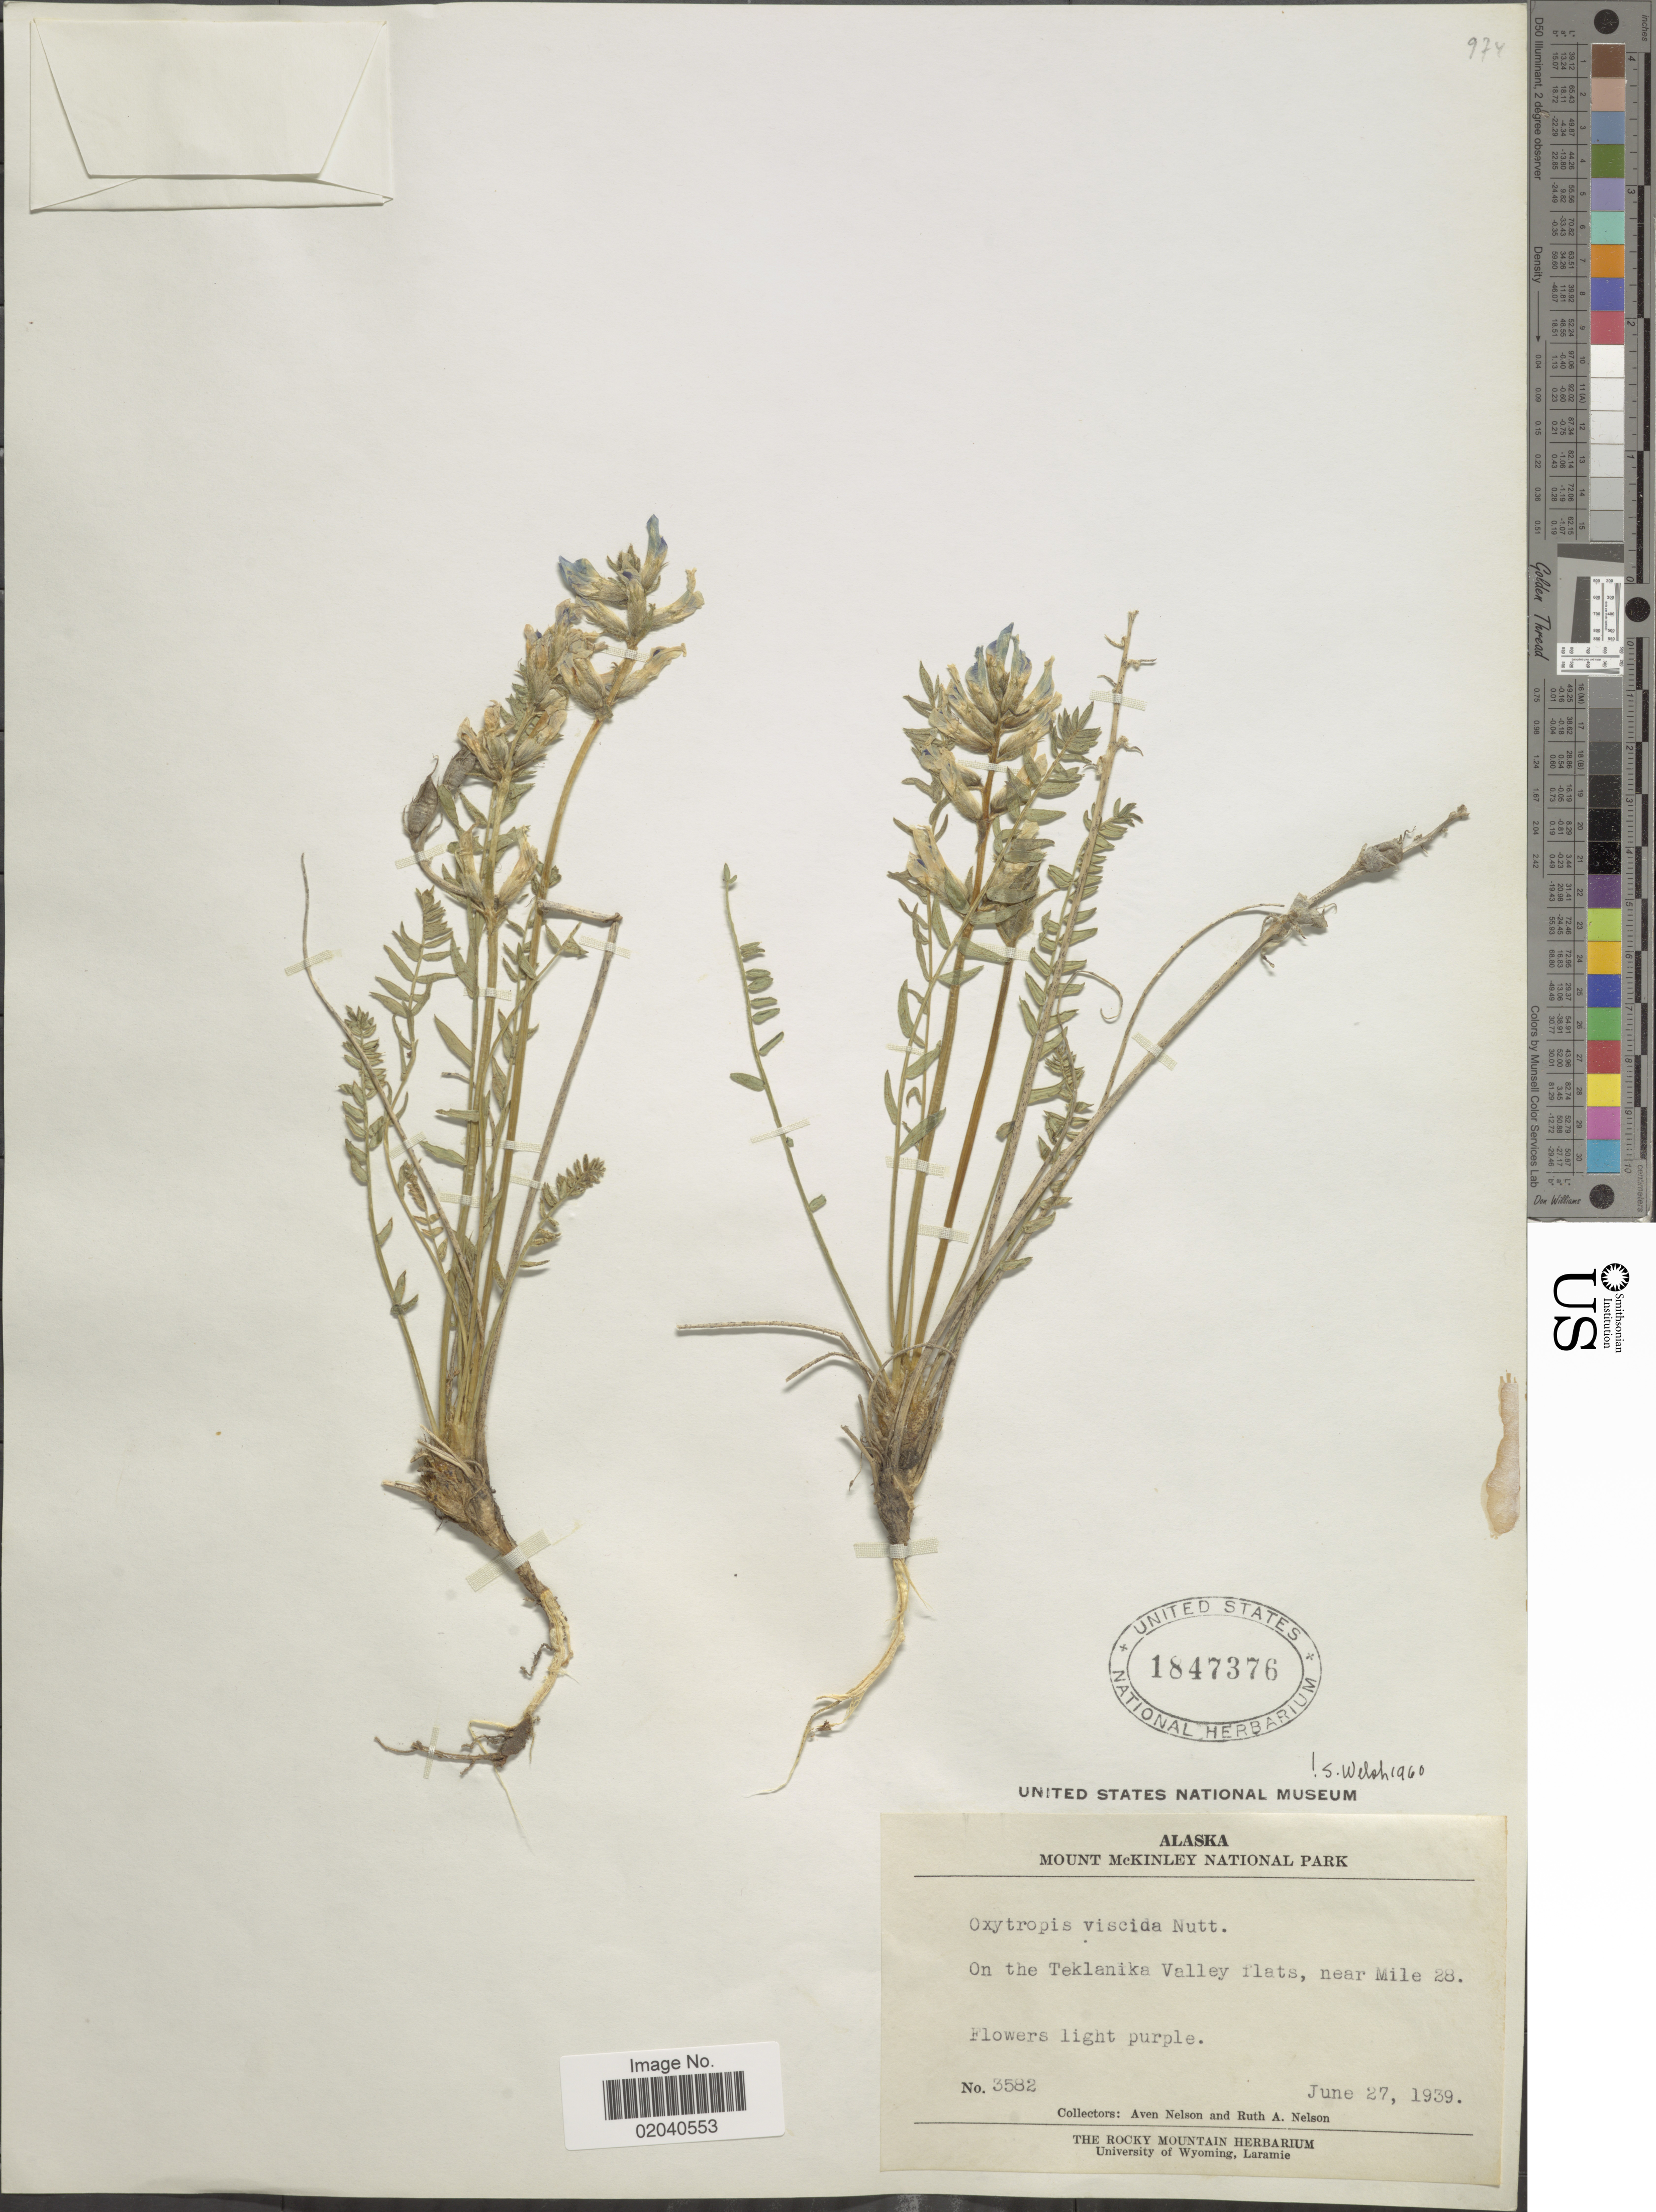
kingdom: Plantae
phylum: Tracheophyta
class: Magnoliopsida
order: Fabales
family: Fabaceae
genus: Oxytropis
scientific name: Oxytropis viscida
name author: Nutt.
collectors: A. Nelson & R. A. Nelson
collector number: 3582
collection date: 1939-06-27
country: United States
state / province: Alaska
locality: Mount KcKinley National Park, On the Teklanika Valley flats, near Mile 28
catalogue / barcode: US 1847376